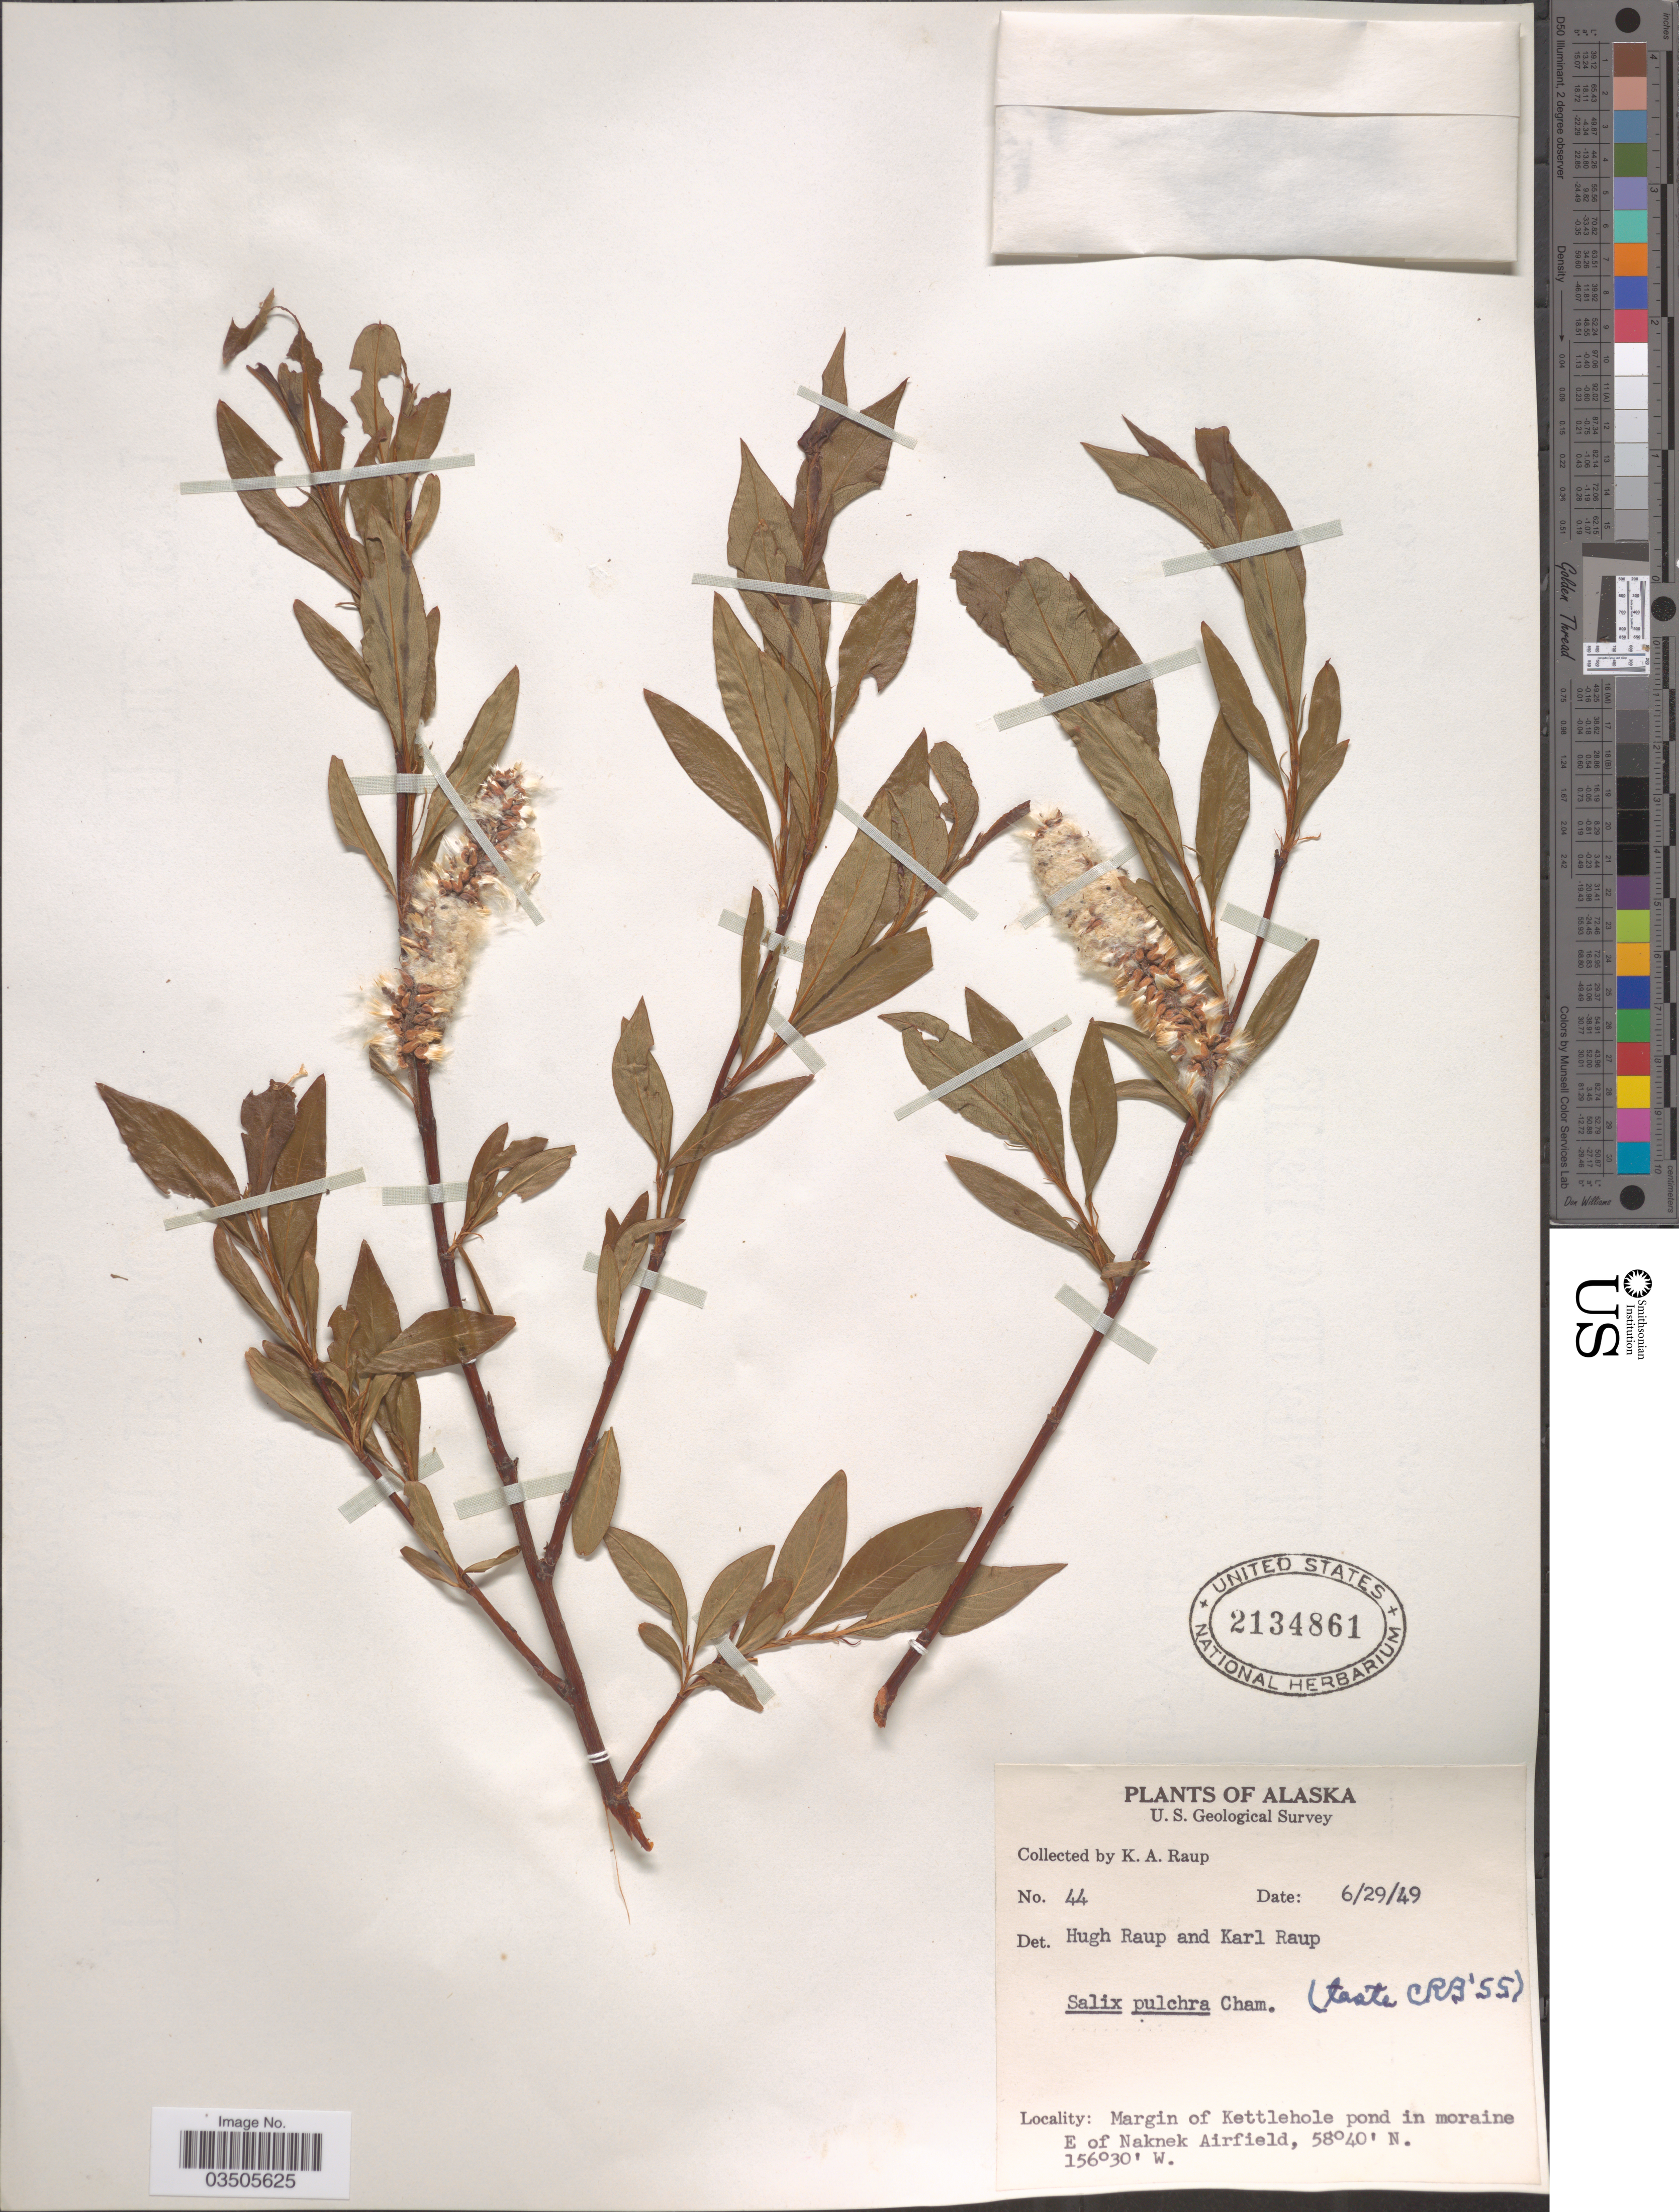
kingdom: Plantae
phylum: Tracheophyta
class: Magnoliopsida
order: Malpighiales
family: Salicaceae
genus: Salix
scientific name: Salix pulchra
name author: Cham.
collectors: K. Raup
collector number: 44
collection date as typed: Transcribed d/m/y: 29/6/49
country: United States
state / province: Alaska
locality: Margin of Kettlehole pond in moraine E of Naknek Airfield.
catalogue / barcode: US 2134861